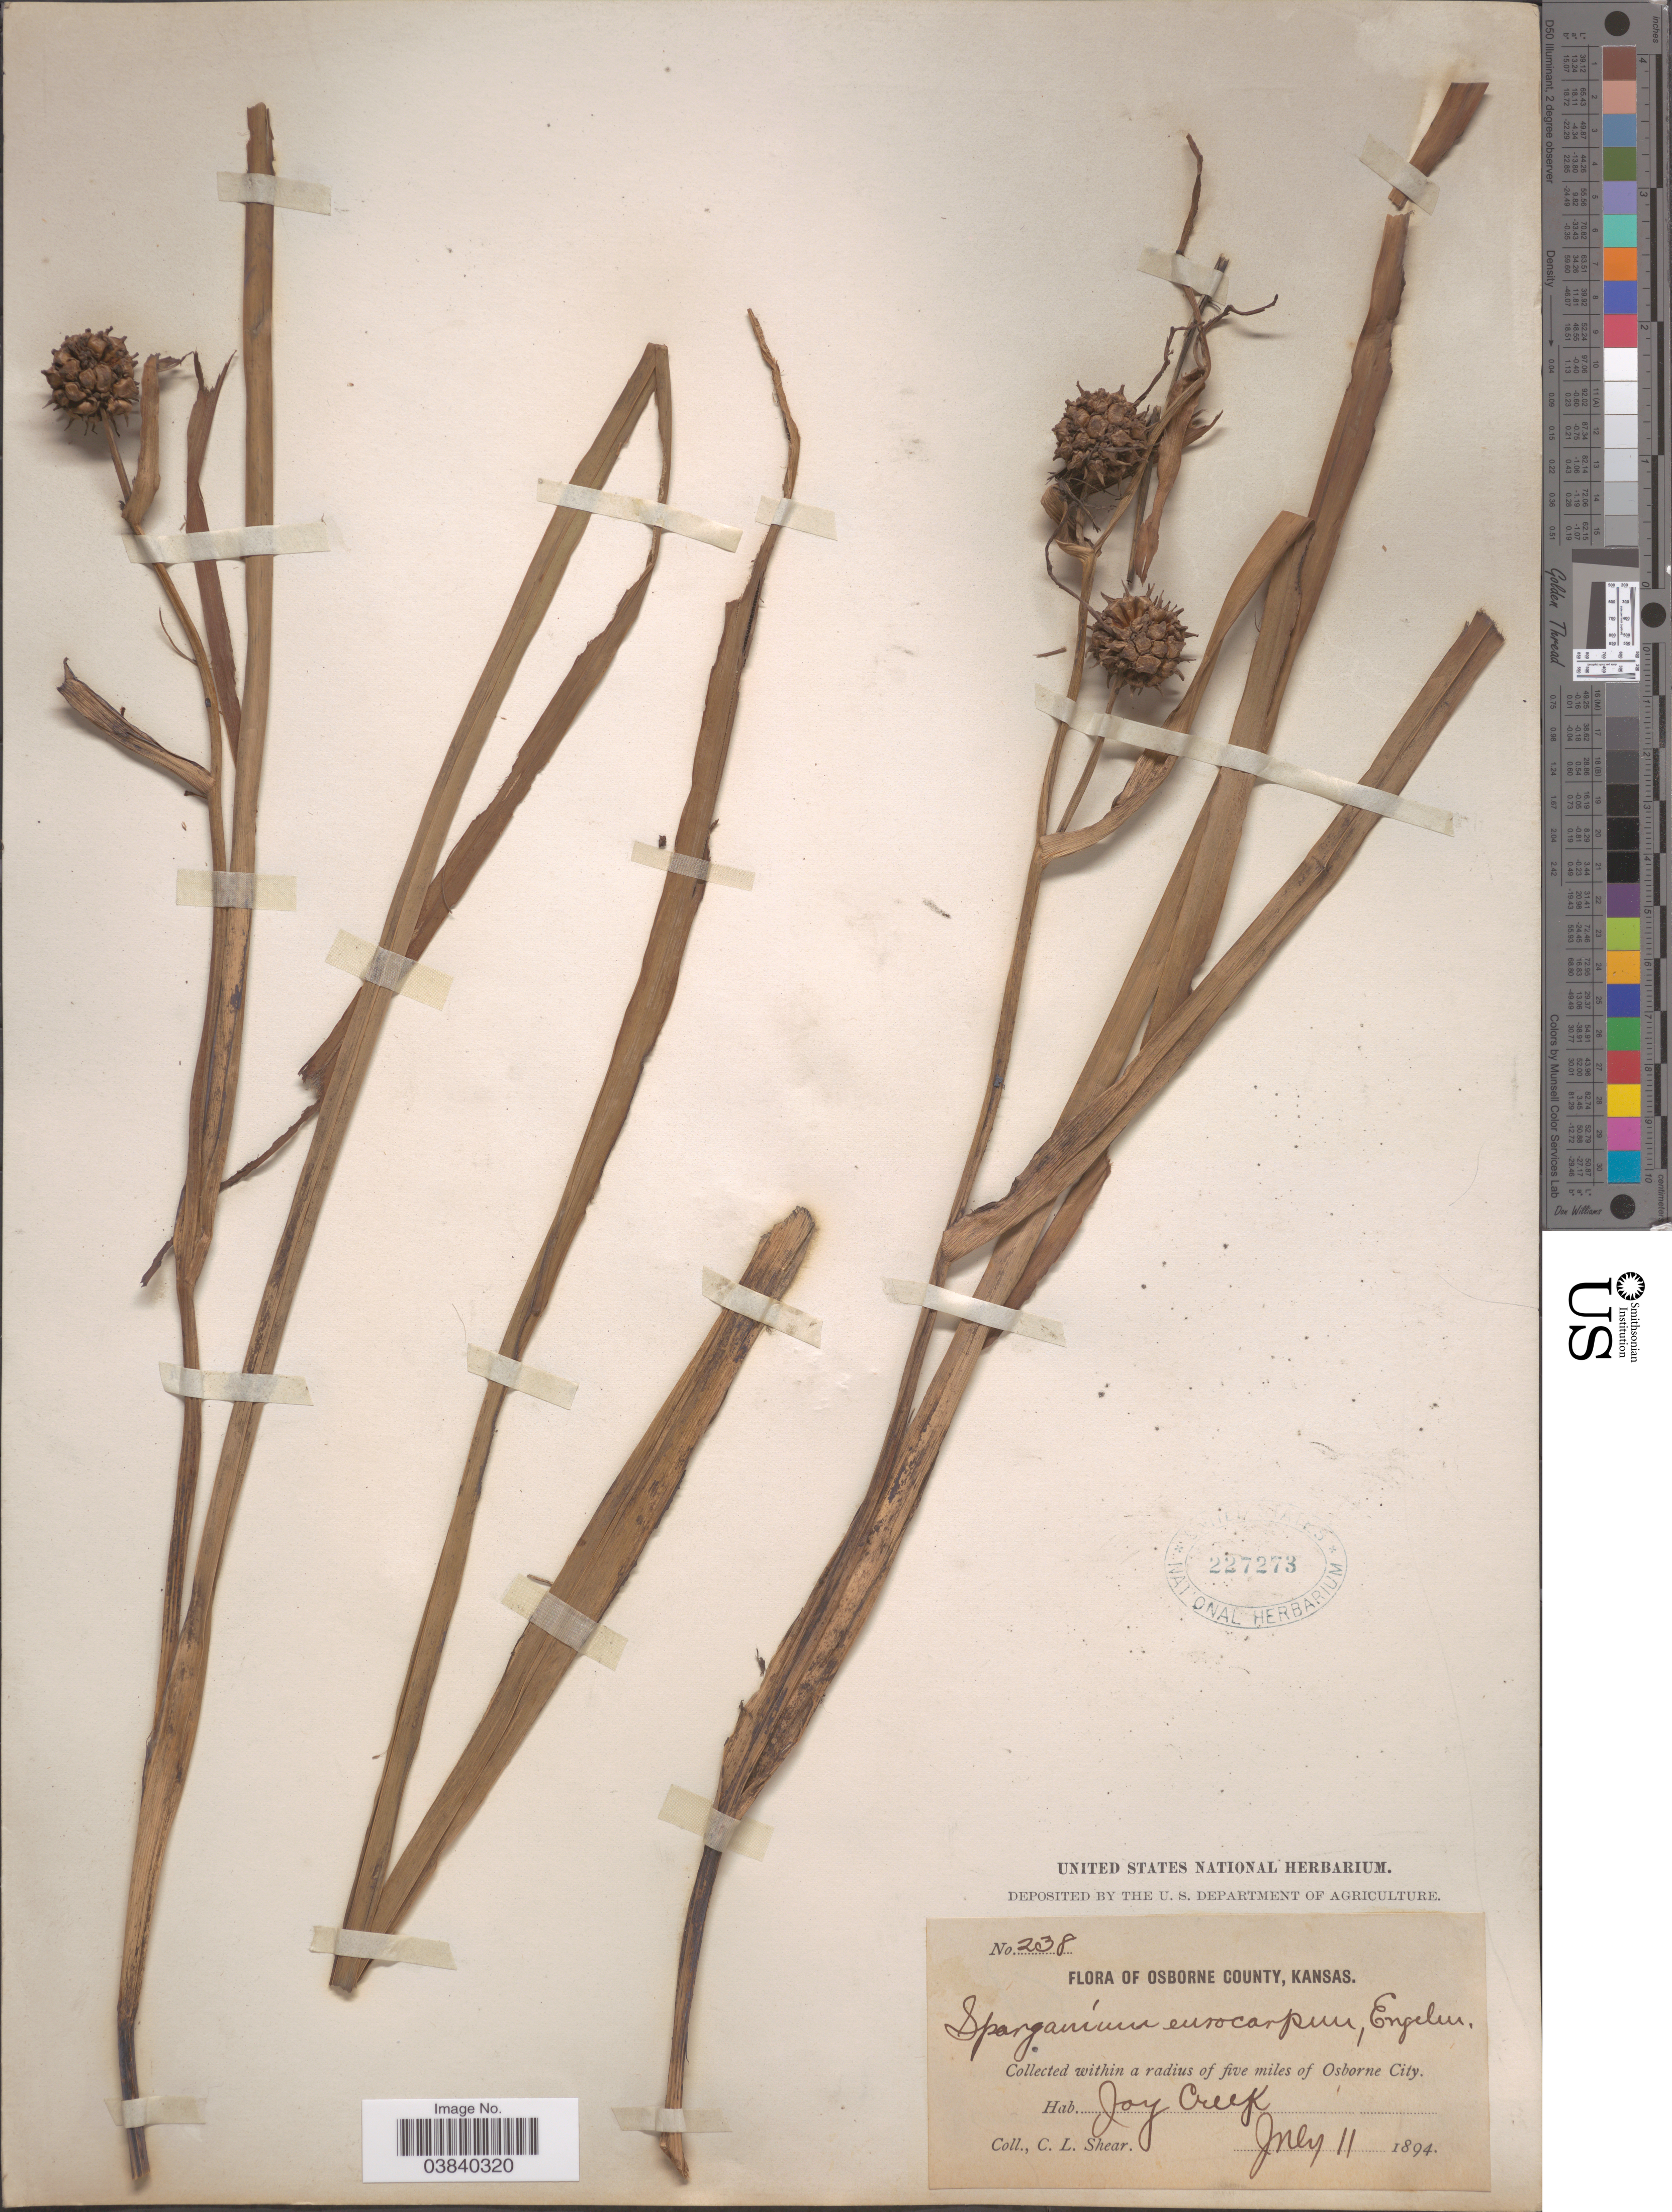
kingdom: Plantae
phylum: Tracheophyta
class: Liliopsida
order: Poales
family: Typhaceae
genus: Sparganium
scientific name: Sparganium eurycarpum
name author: Engelm.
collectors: C. L. Shear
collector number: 238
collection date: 1894-07-11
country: United States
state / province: Kansas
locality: Osborne County. Within a radius of five miles of Osborne City. Joy Creek.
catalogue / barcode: US 227273